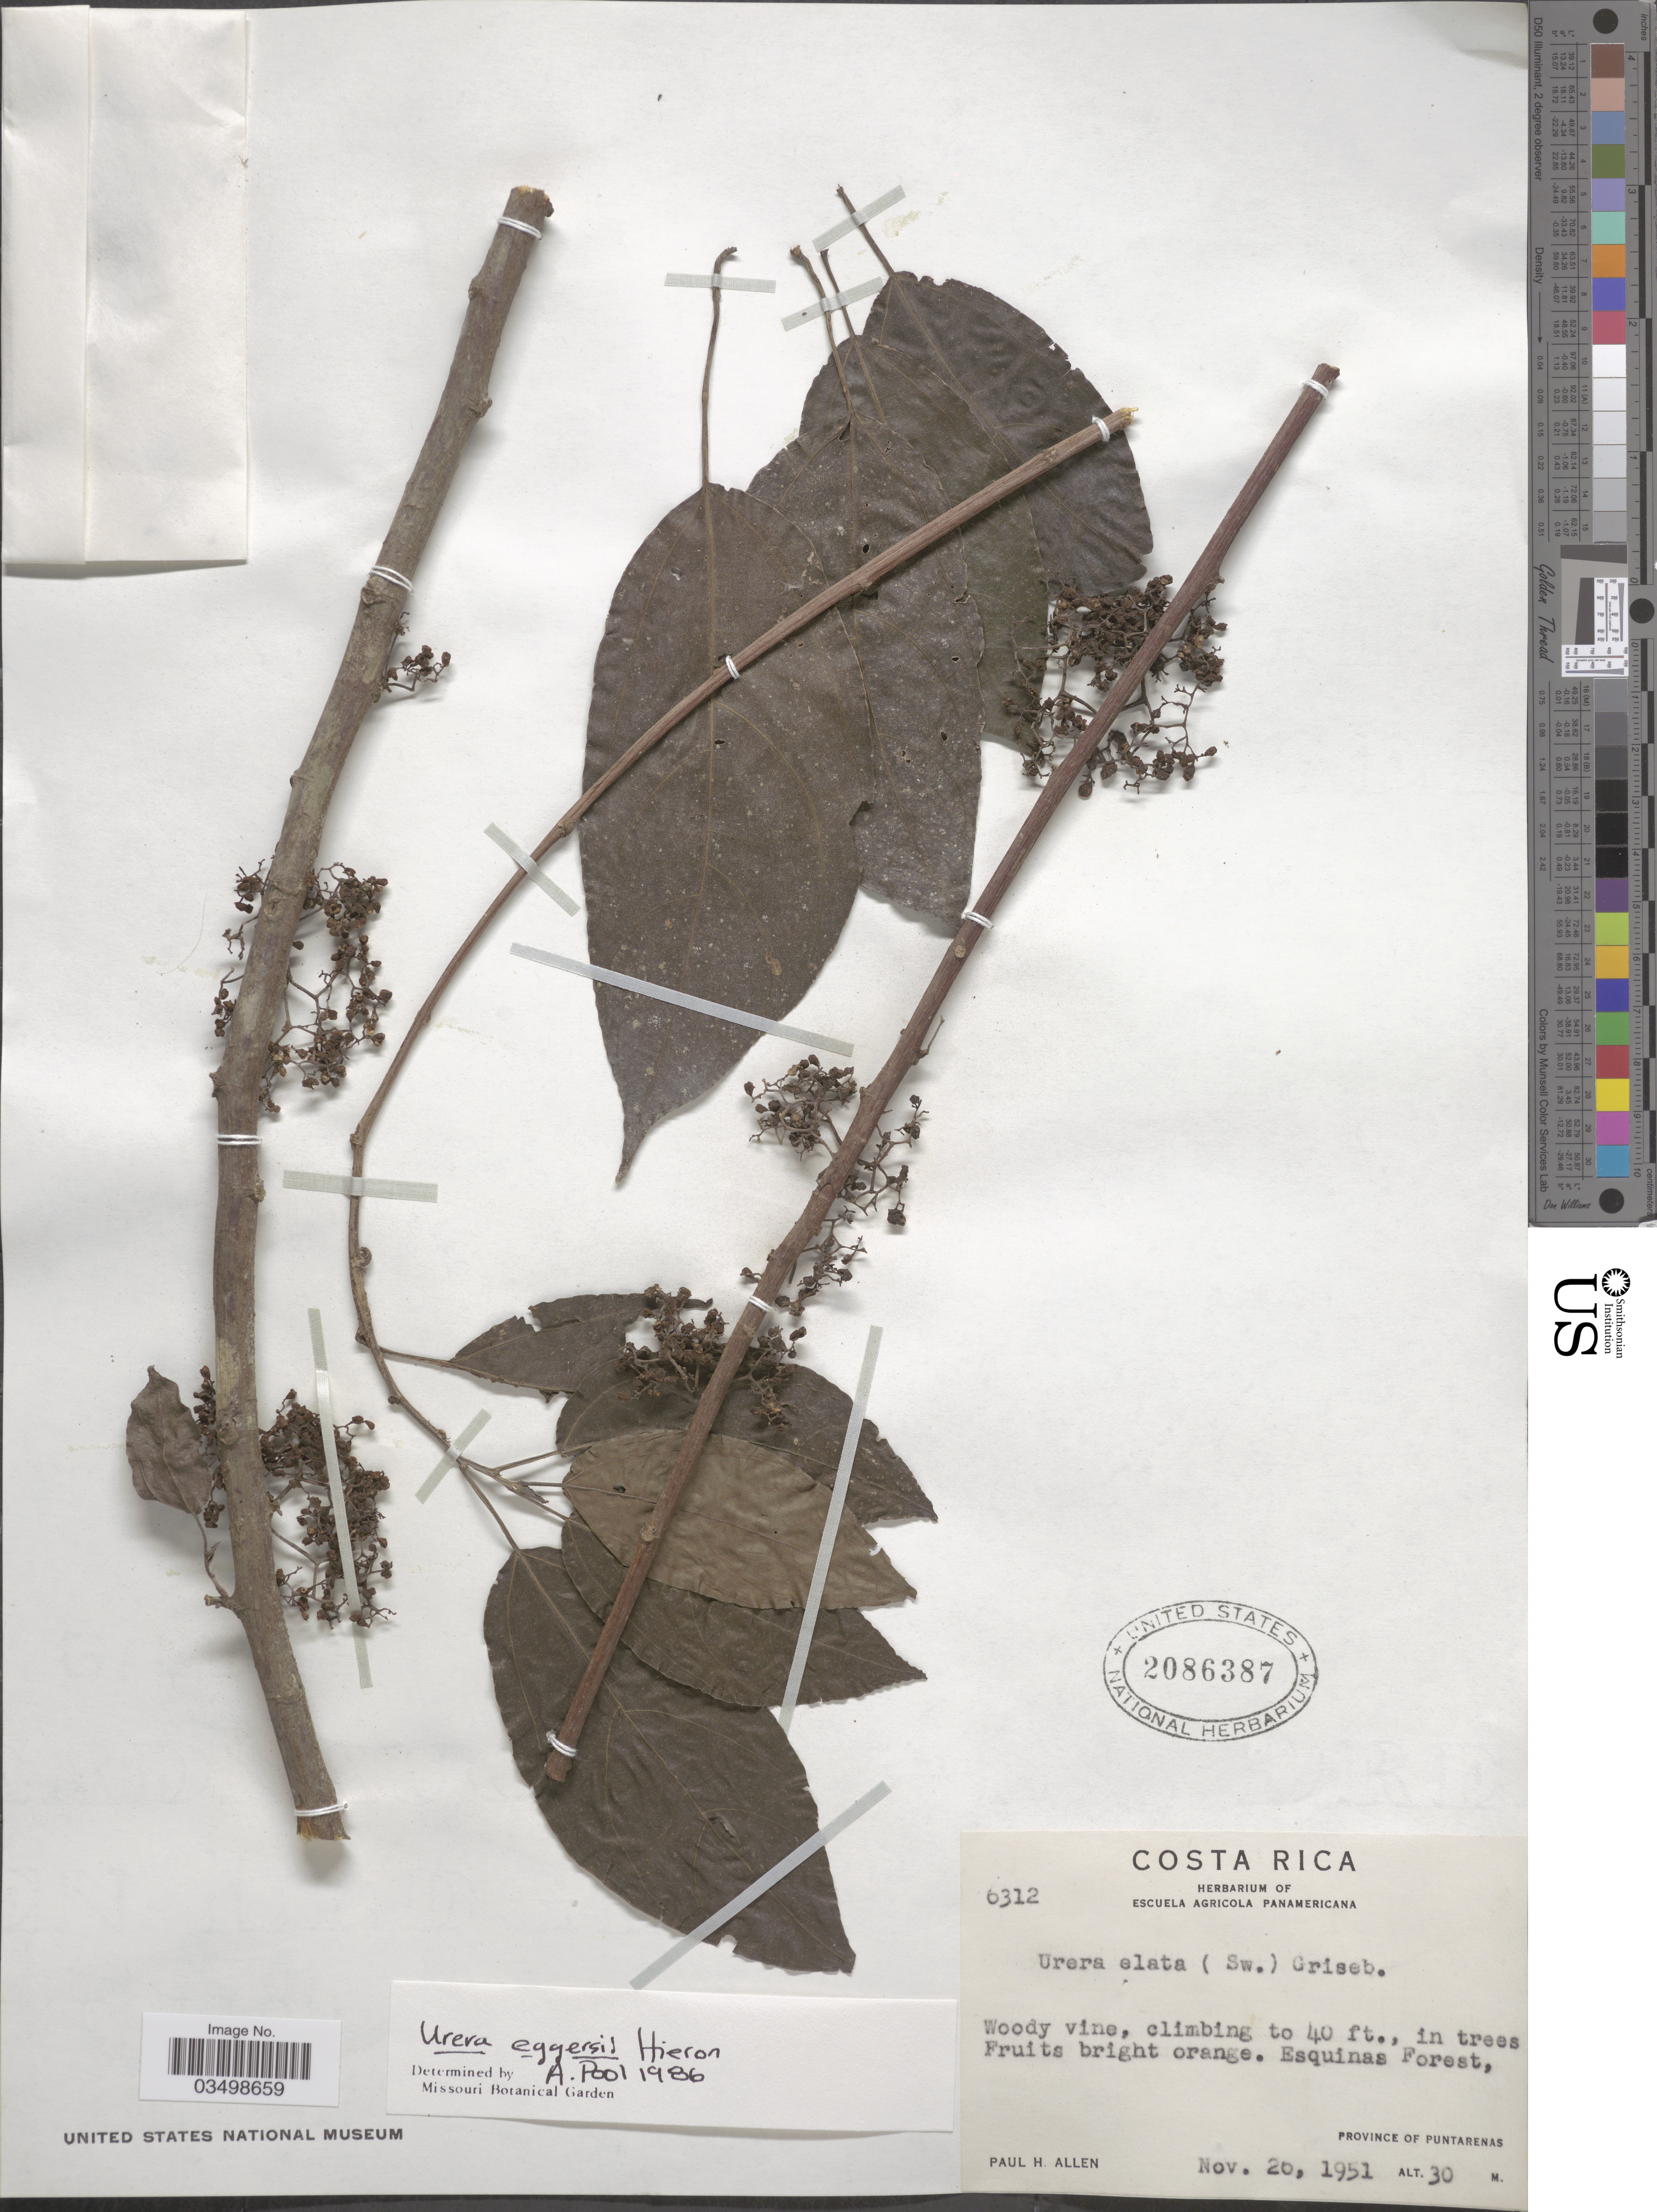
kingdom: Plantae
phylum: Tracheophyta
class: Magnoliopsida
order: Rosales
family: Urticaceae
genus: Urera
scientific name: Urera eggersii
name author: Hieron.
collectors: P. H. Allen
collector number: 6312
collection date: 1951-11-20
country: Costa Rica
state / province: Puntarenas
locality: Esquinas Forest.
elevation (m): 30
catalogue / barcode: US 2086387